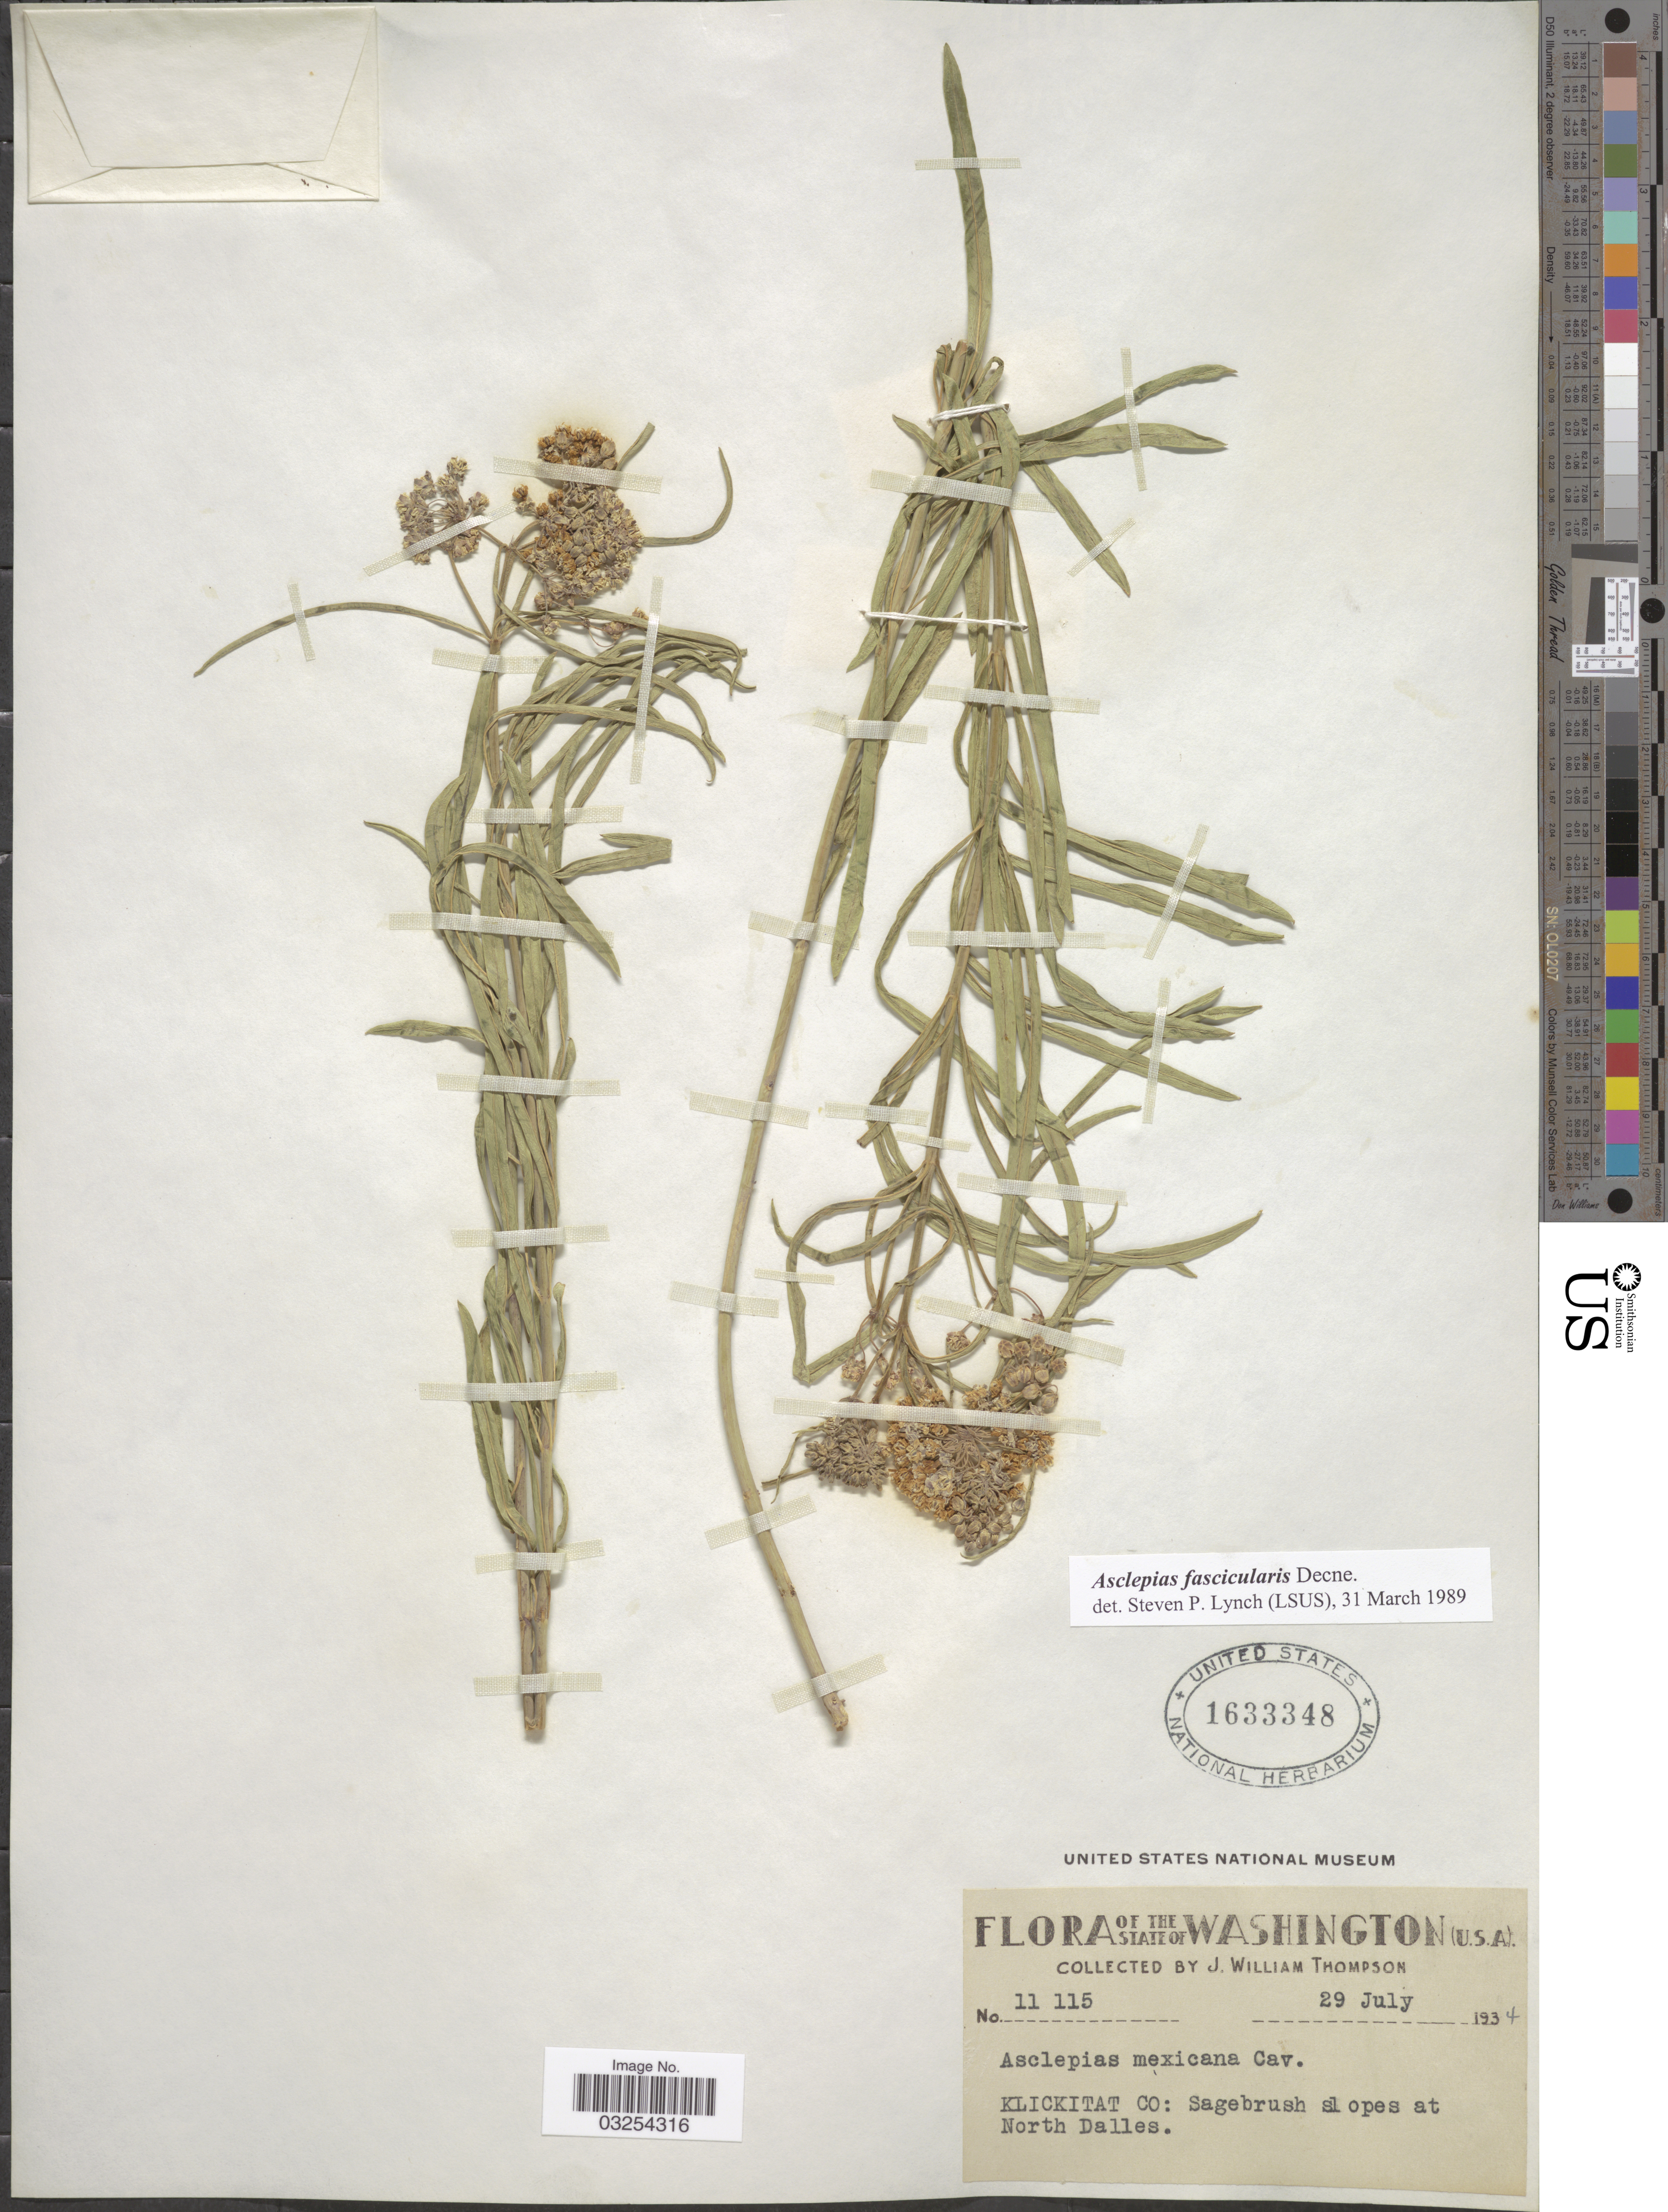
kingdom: Plantae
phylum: Tracheophyta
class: Magnoliopsida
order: Gentianales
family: Apocynaceae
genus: Asclepias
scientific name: Asclepias fascicularis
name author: Decne.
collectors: J. W. Thompson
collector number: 11115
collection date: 1934-07-29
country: United States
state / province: Washington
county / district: Klickitat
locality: Klickitat Co: Sagebrush slopes of North Dalles.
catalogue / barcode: US 1633348